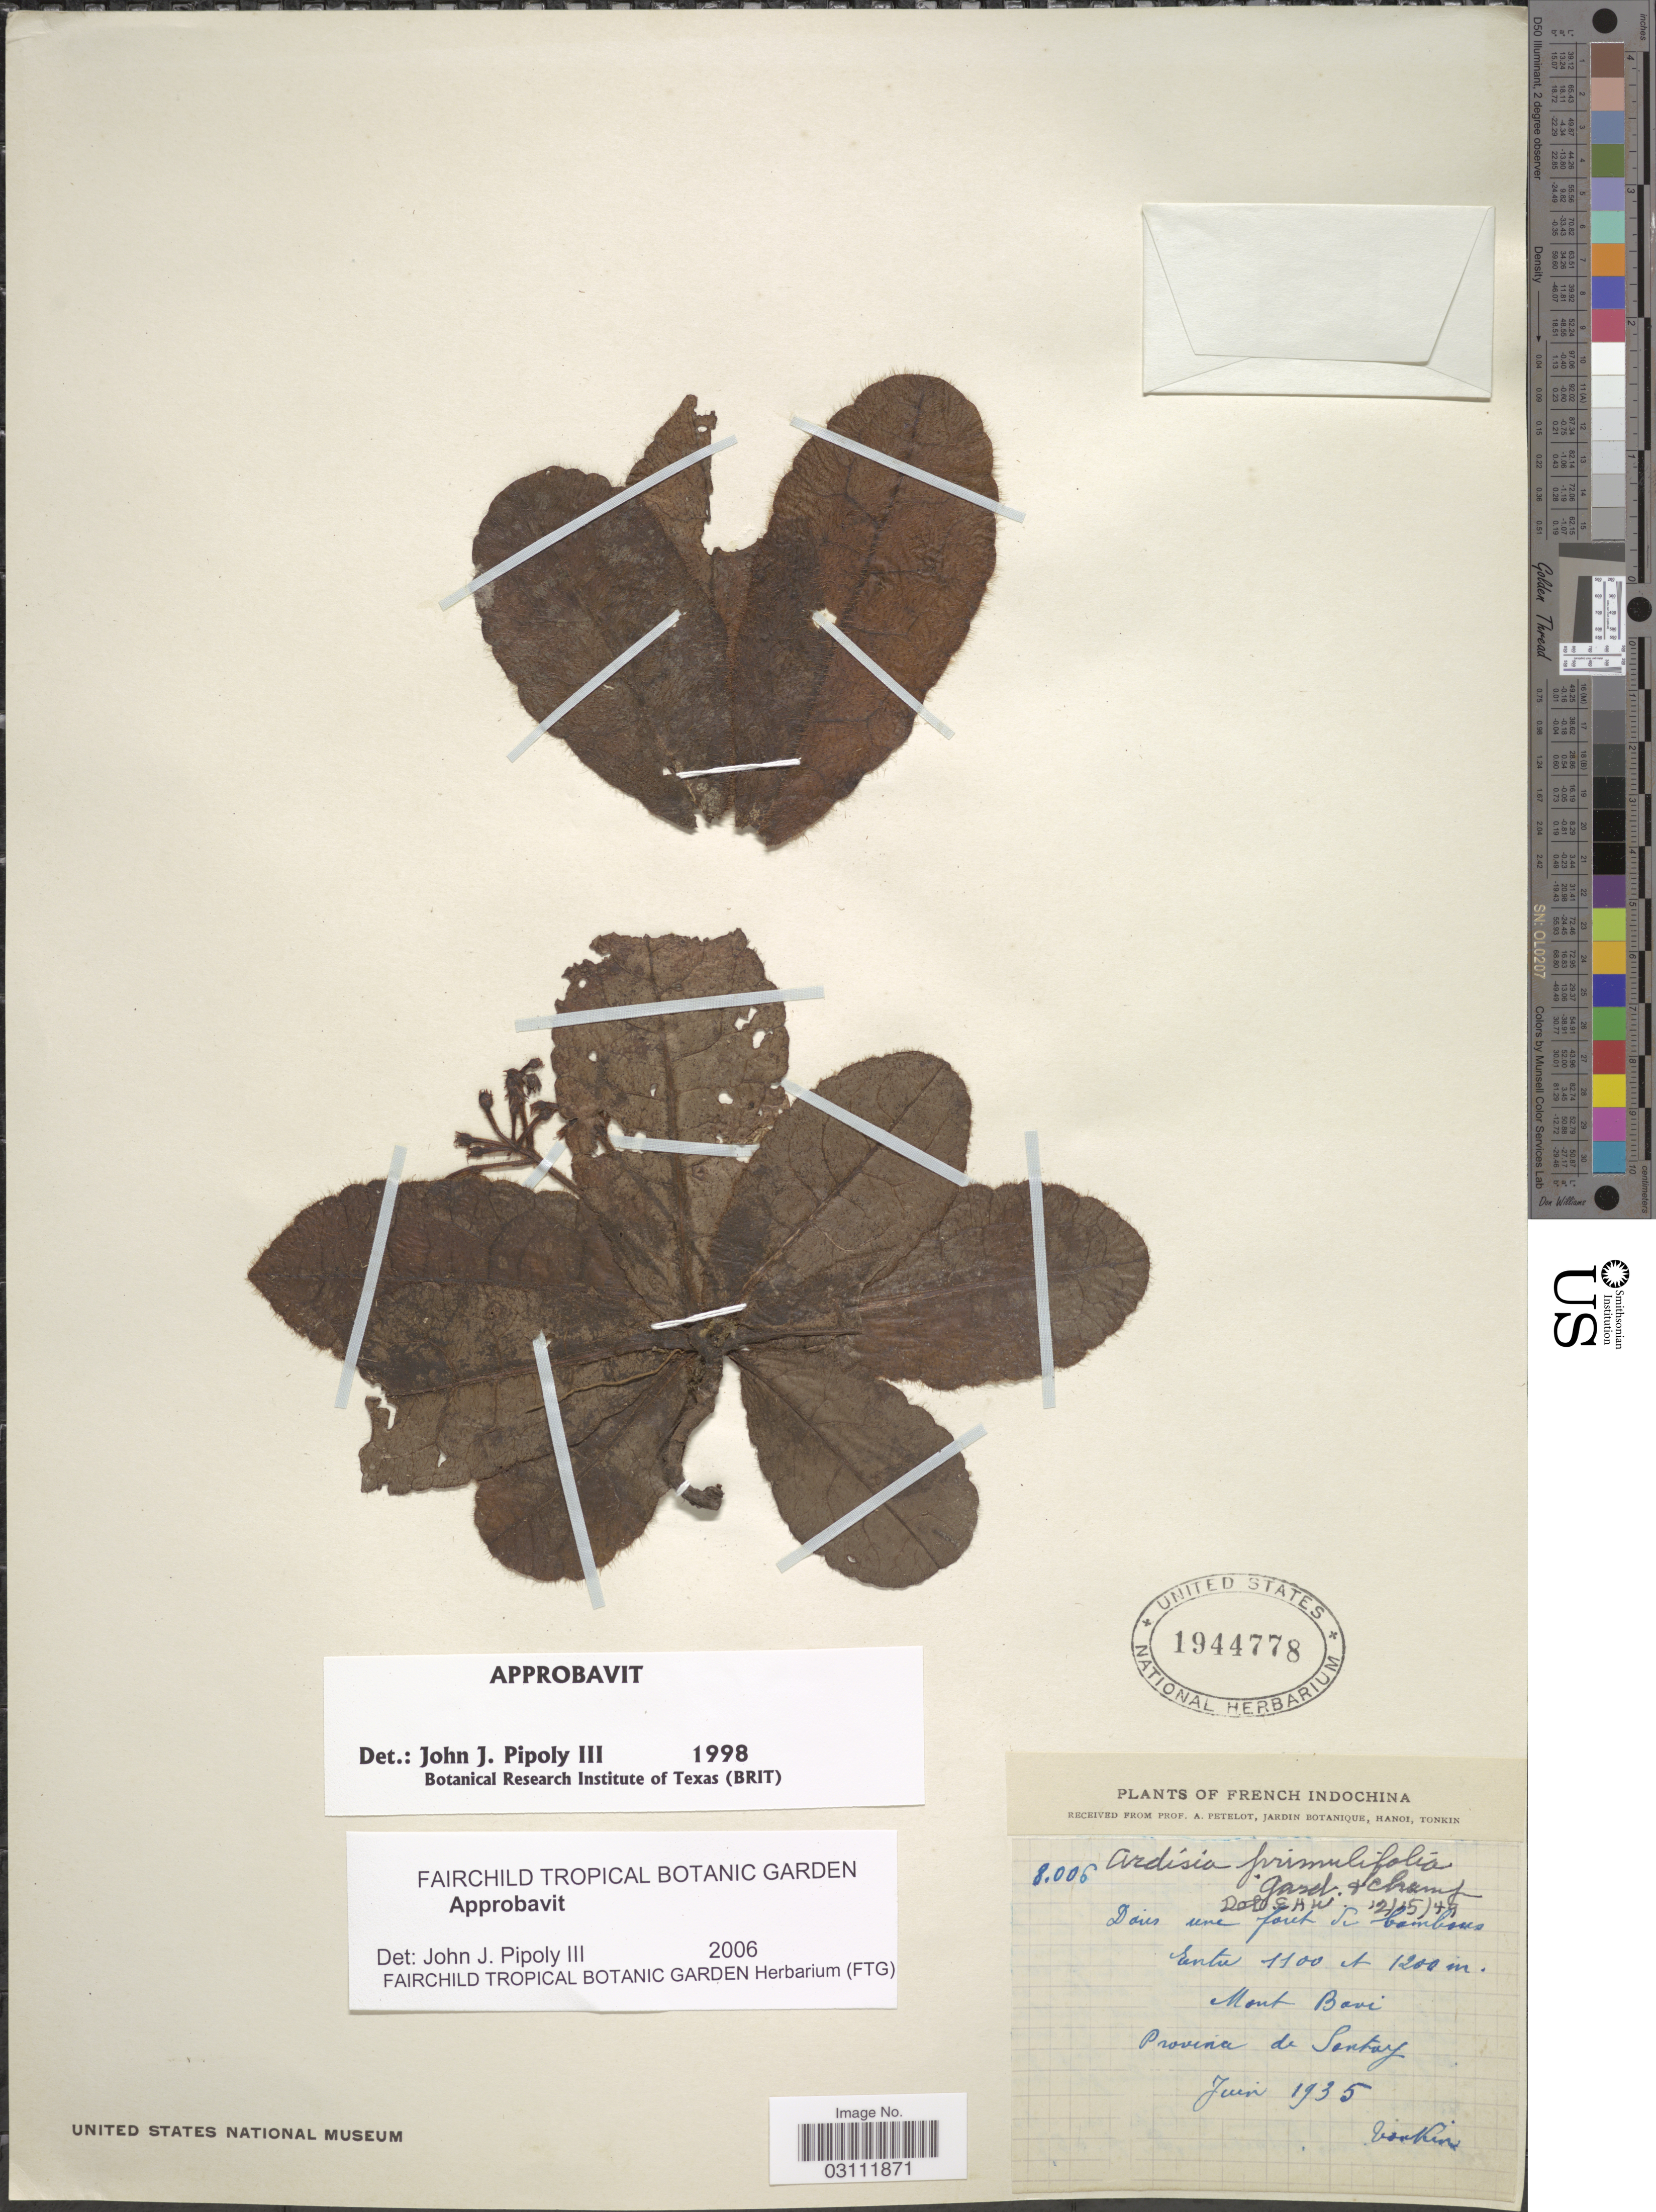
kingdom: Plantae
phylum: Tracheophyta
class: Magnoliopsida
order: Ericales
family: Primulaceae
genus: Ardisia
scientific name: Ardisia primulifolia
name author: Gardner & Champ.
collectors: A. Petelot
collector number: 8006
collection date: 1935-06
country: Vietnam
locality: French Indochina. Mont Bavi Province de Santoy.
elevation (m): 1100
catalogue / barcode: US 1944778